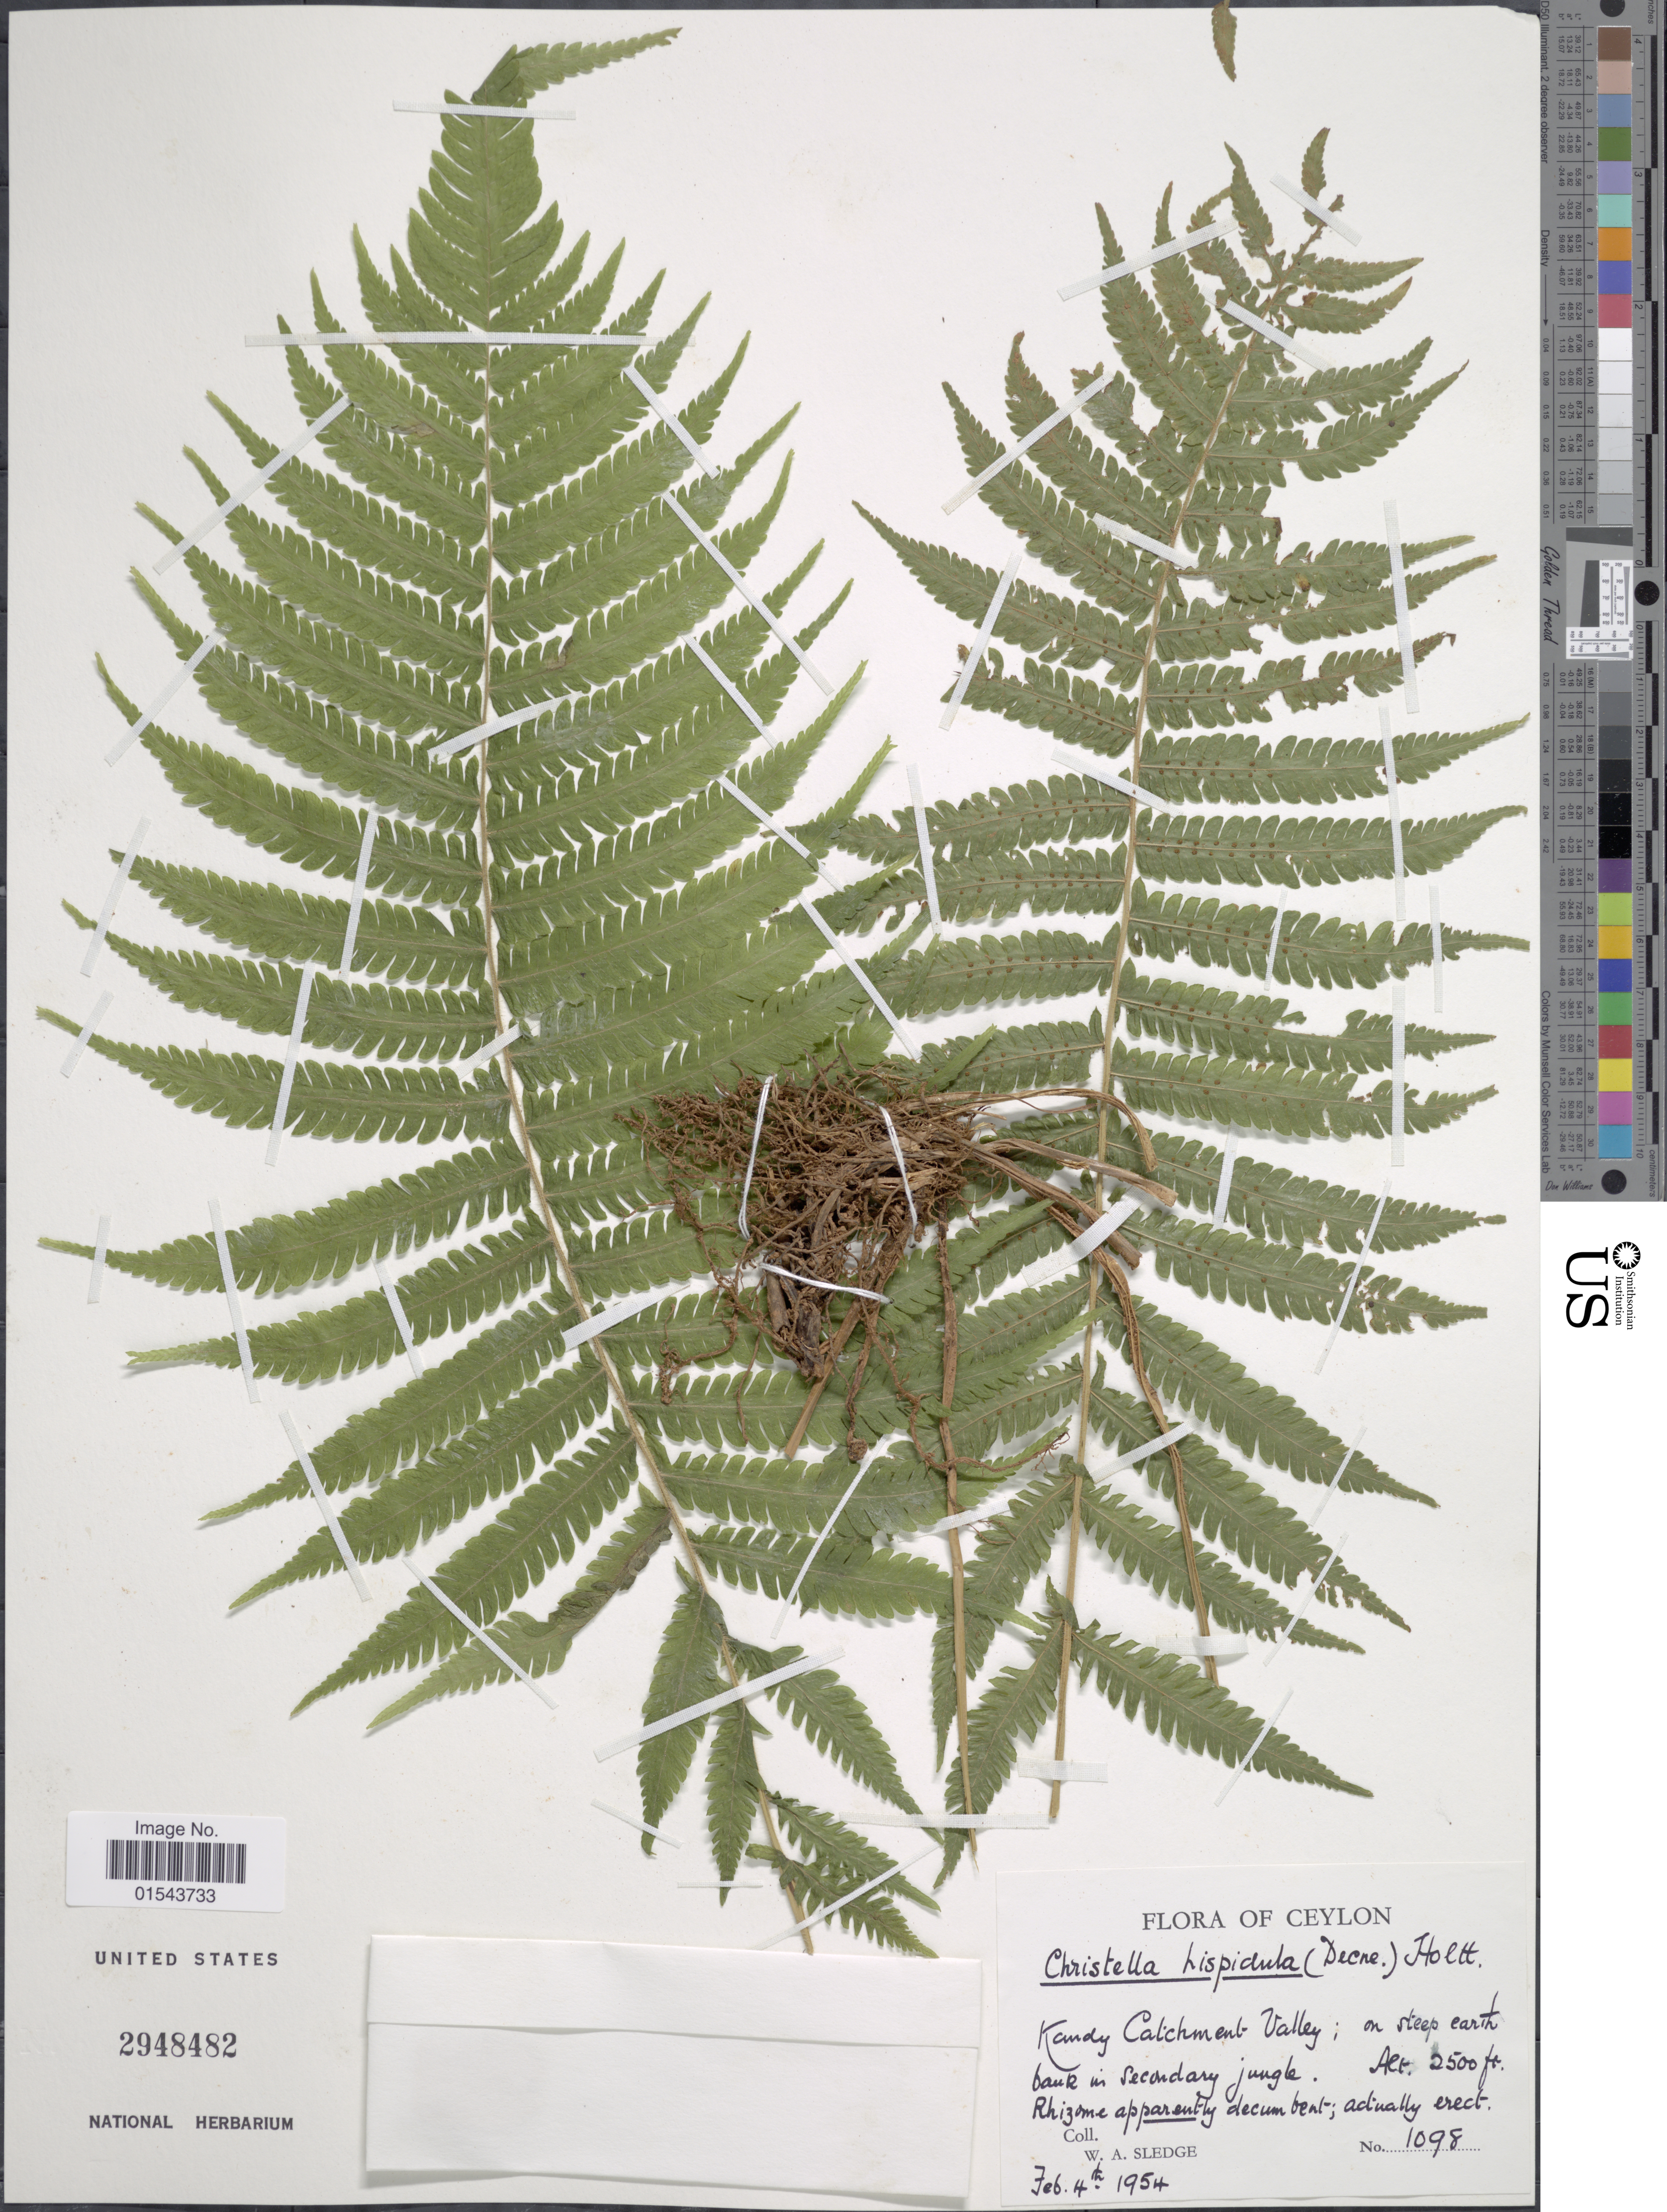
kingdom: Plantae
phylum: Tracheophyta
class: Polypodiopsida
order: Polypodiales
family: Thelypteridaceae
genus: Christella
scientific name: Christella hispidula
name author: (Decne.) Holttum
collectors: W. A. Sledge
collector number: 1098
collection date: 1954-02-04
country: Sri Lanka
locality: Ceylon, Kandy Catchment Valley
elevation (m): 762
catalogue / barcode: US 2948482